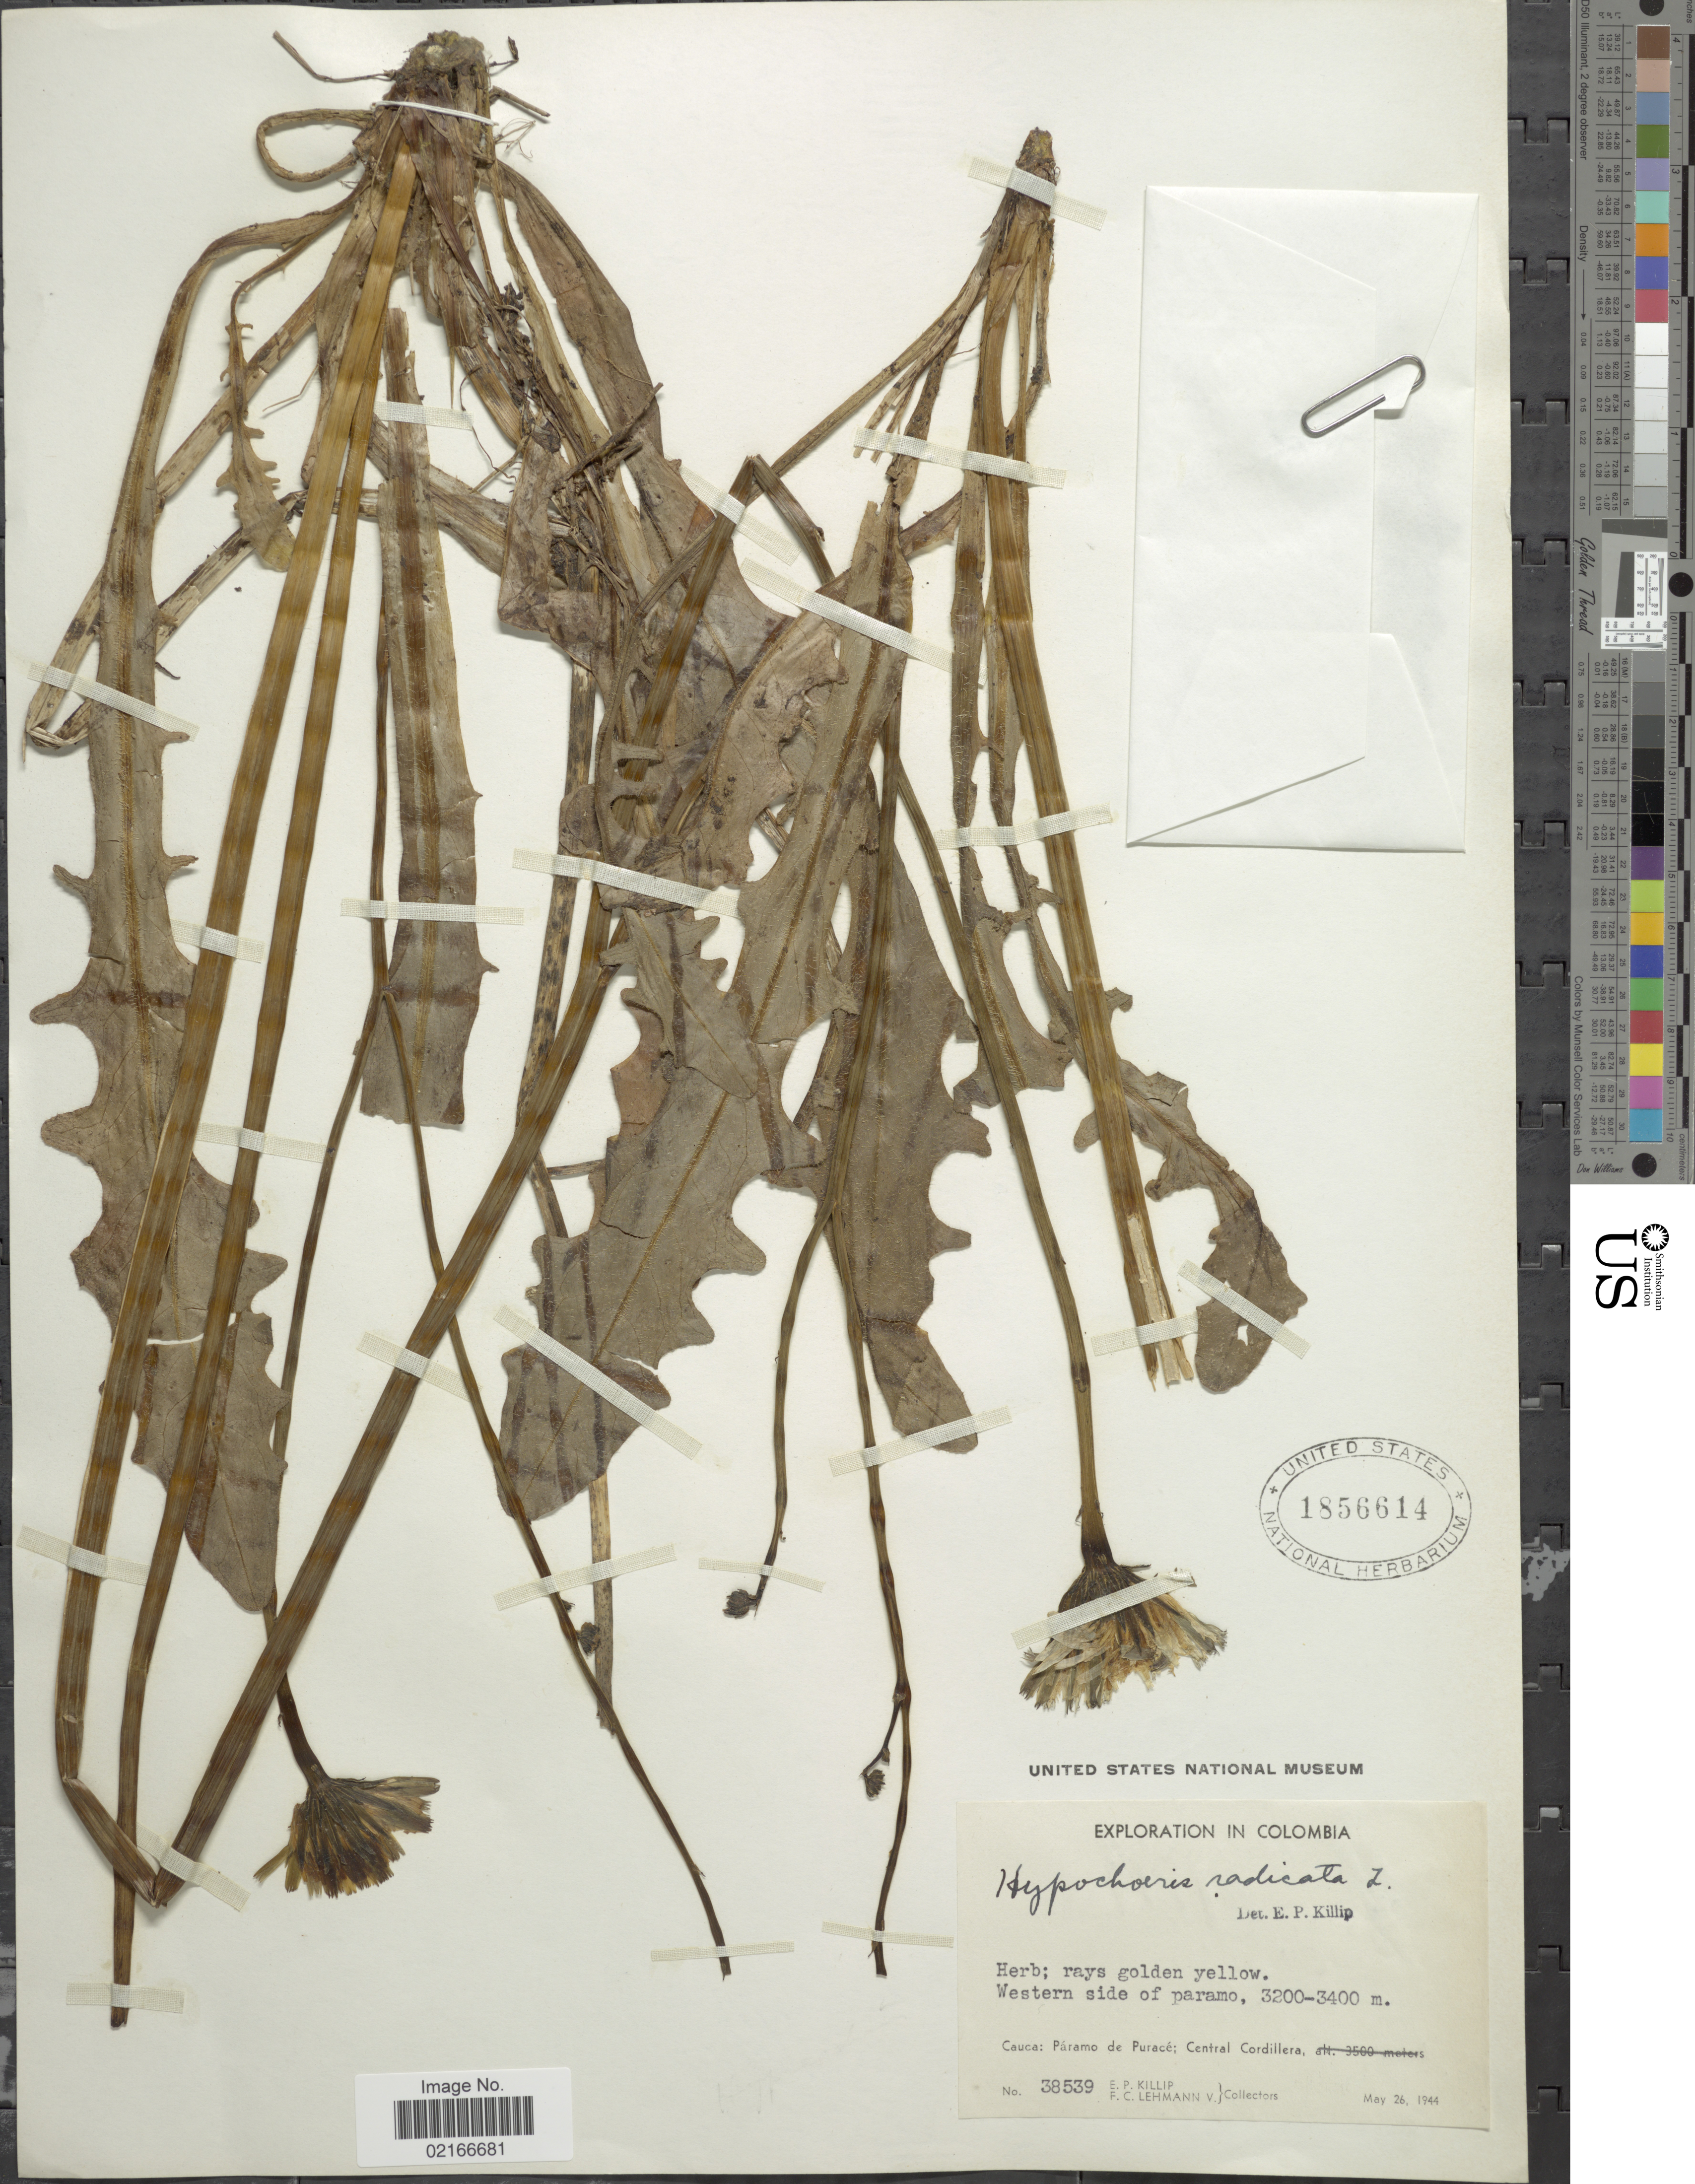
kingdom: Plantae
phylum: Tracheophyta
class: Magnoliopsida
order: Asterales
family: Asteraceae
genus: Hypochaeris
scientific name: Hypochaeris radicata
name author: L.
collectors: E. P. Killip & F. Lehmann v.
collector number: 38539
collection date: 1944-05-26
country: Colombia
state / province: Cauca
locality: Western side of paramo. Páramo de Puracé; Central Cordillera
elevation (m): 3200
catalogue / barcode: US 1856614